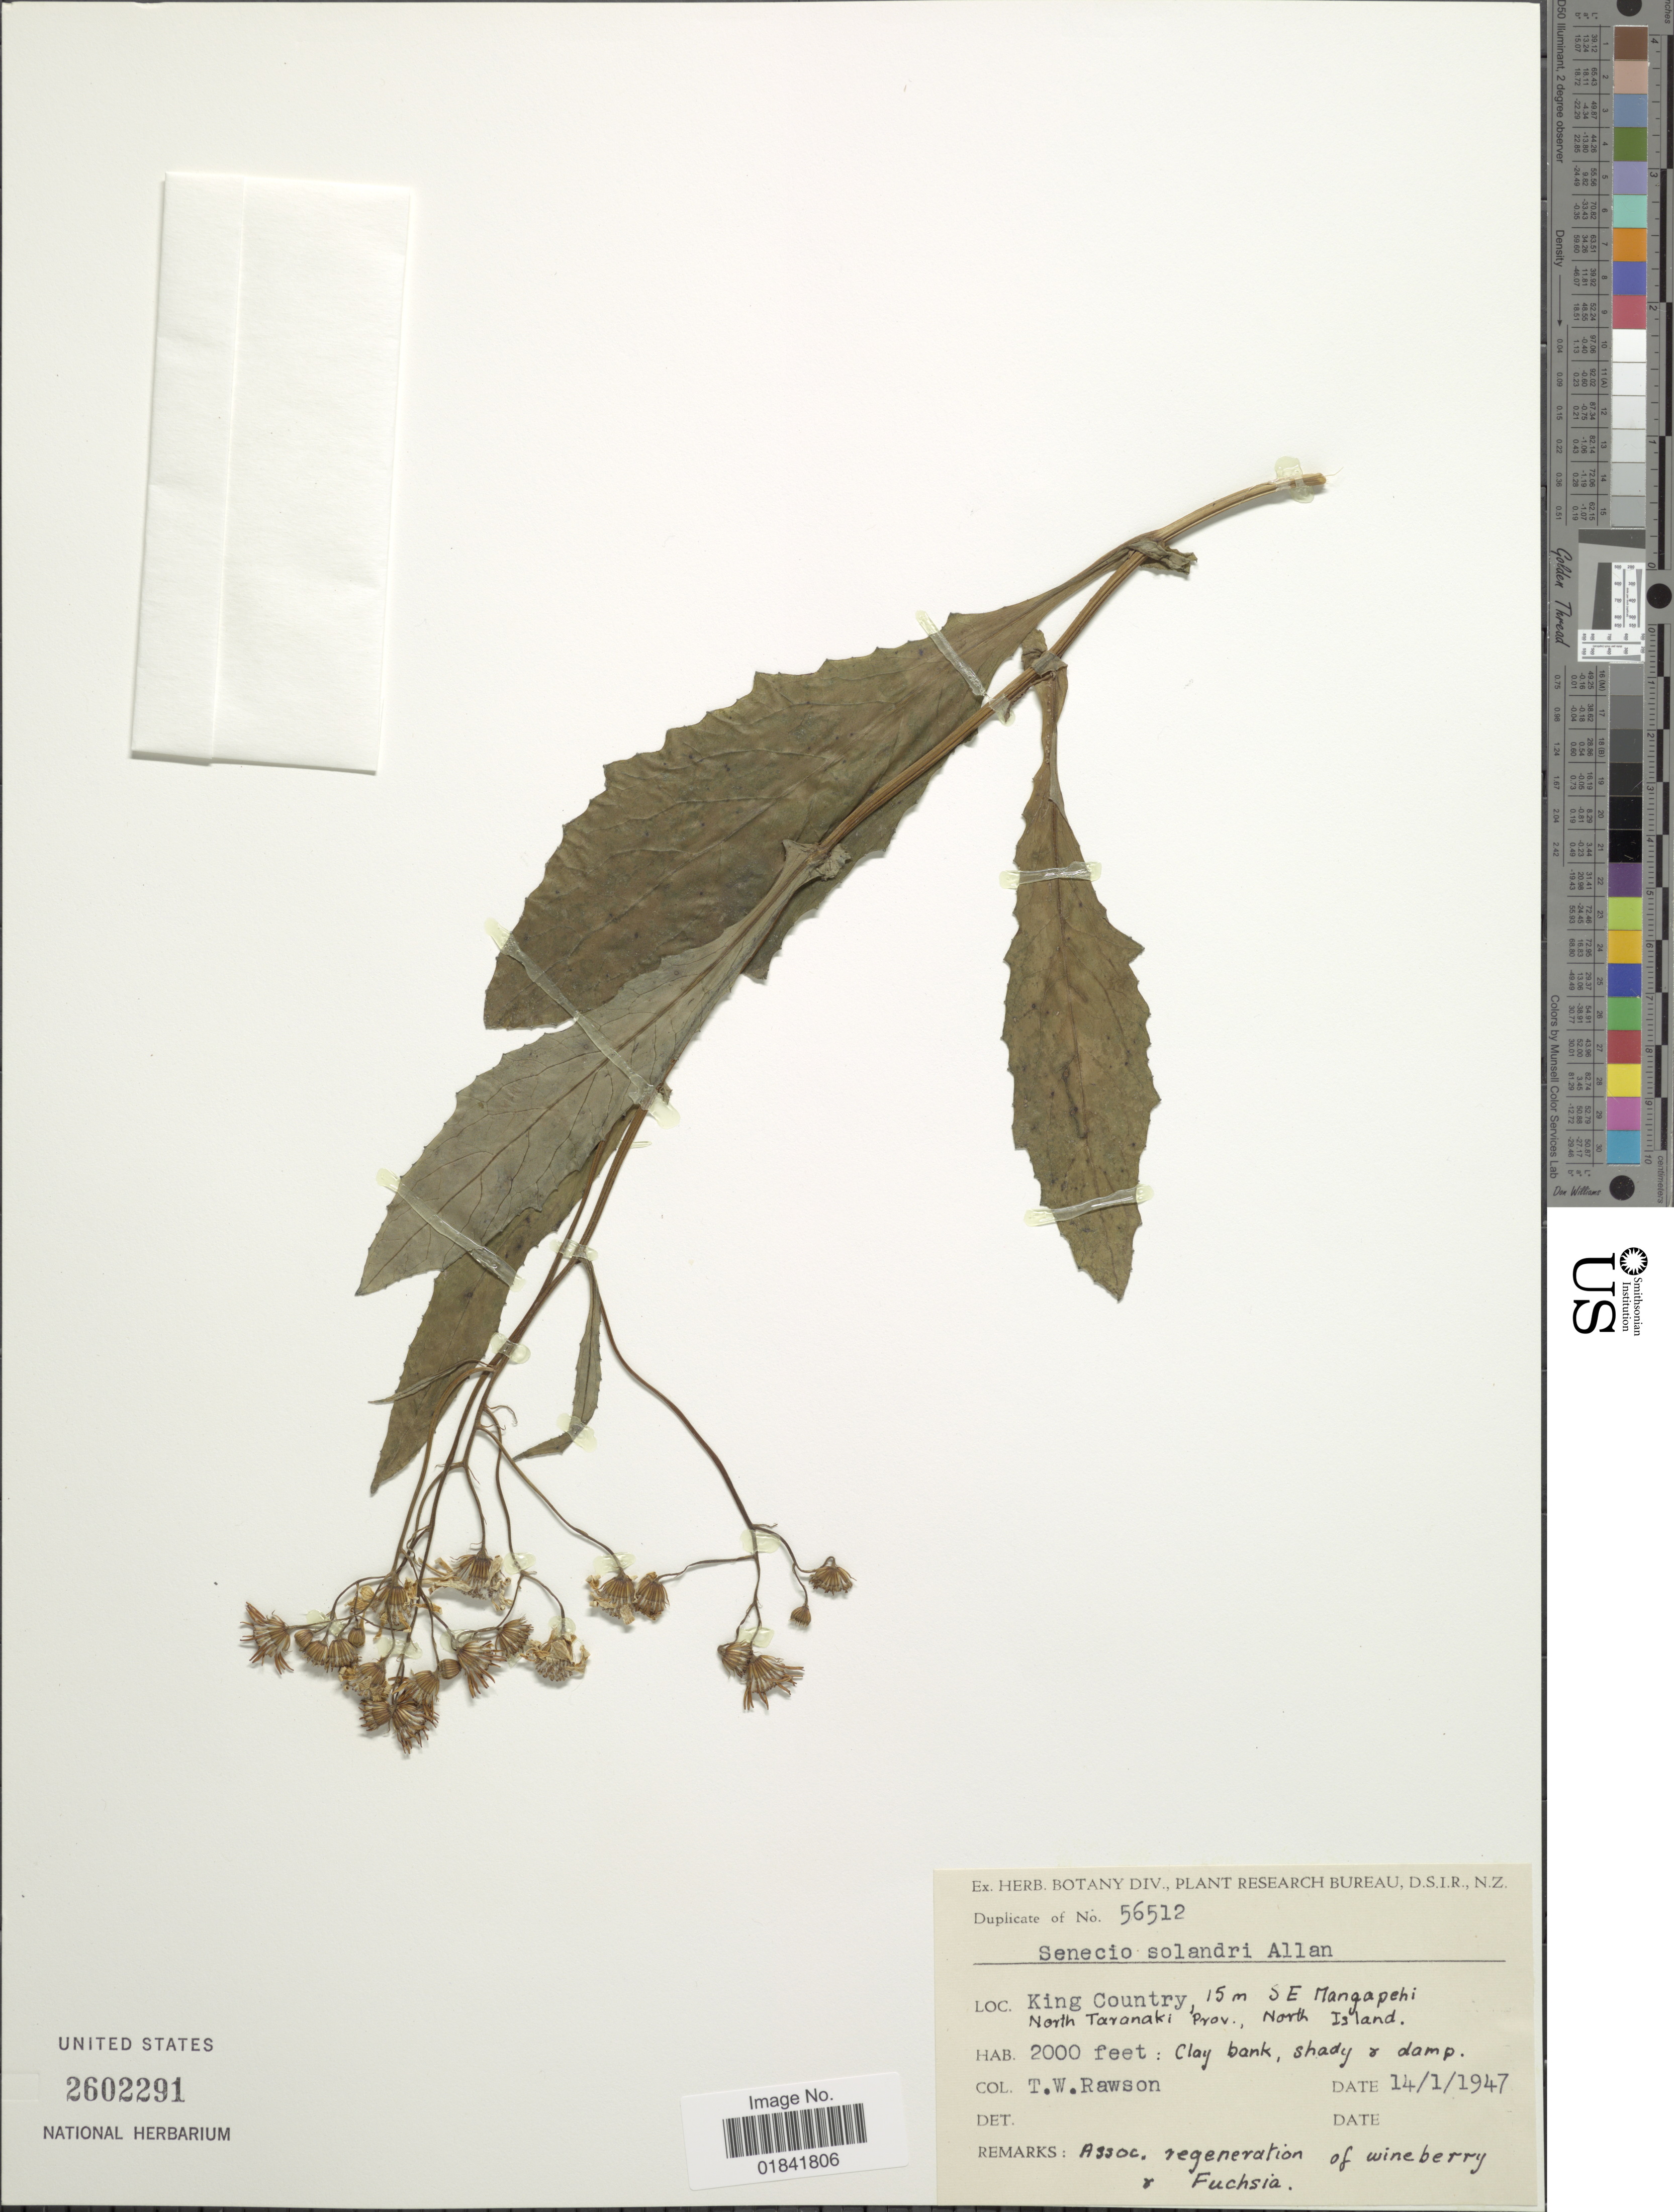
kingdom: Plantae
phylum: Tracheophyta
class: Magnoliopsida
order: Asterales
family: Asteraceae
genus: Senecio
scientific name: Senecio solandri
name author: Allan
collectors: T. Rawson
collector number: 56512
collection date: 1947-01-14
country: New Zealand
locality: King Country, 15 m SE Mangapehi North Taranaki, Prov. North Island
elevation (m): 610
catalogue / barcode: US 2602291